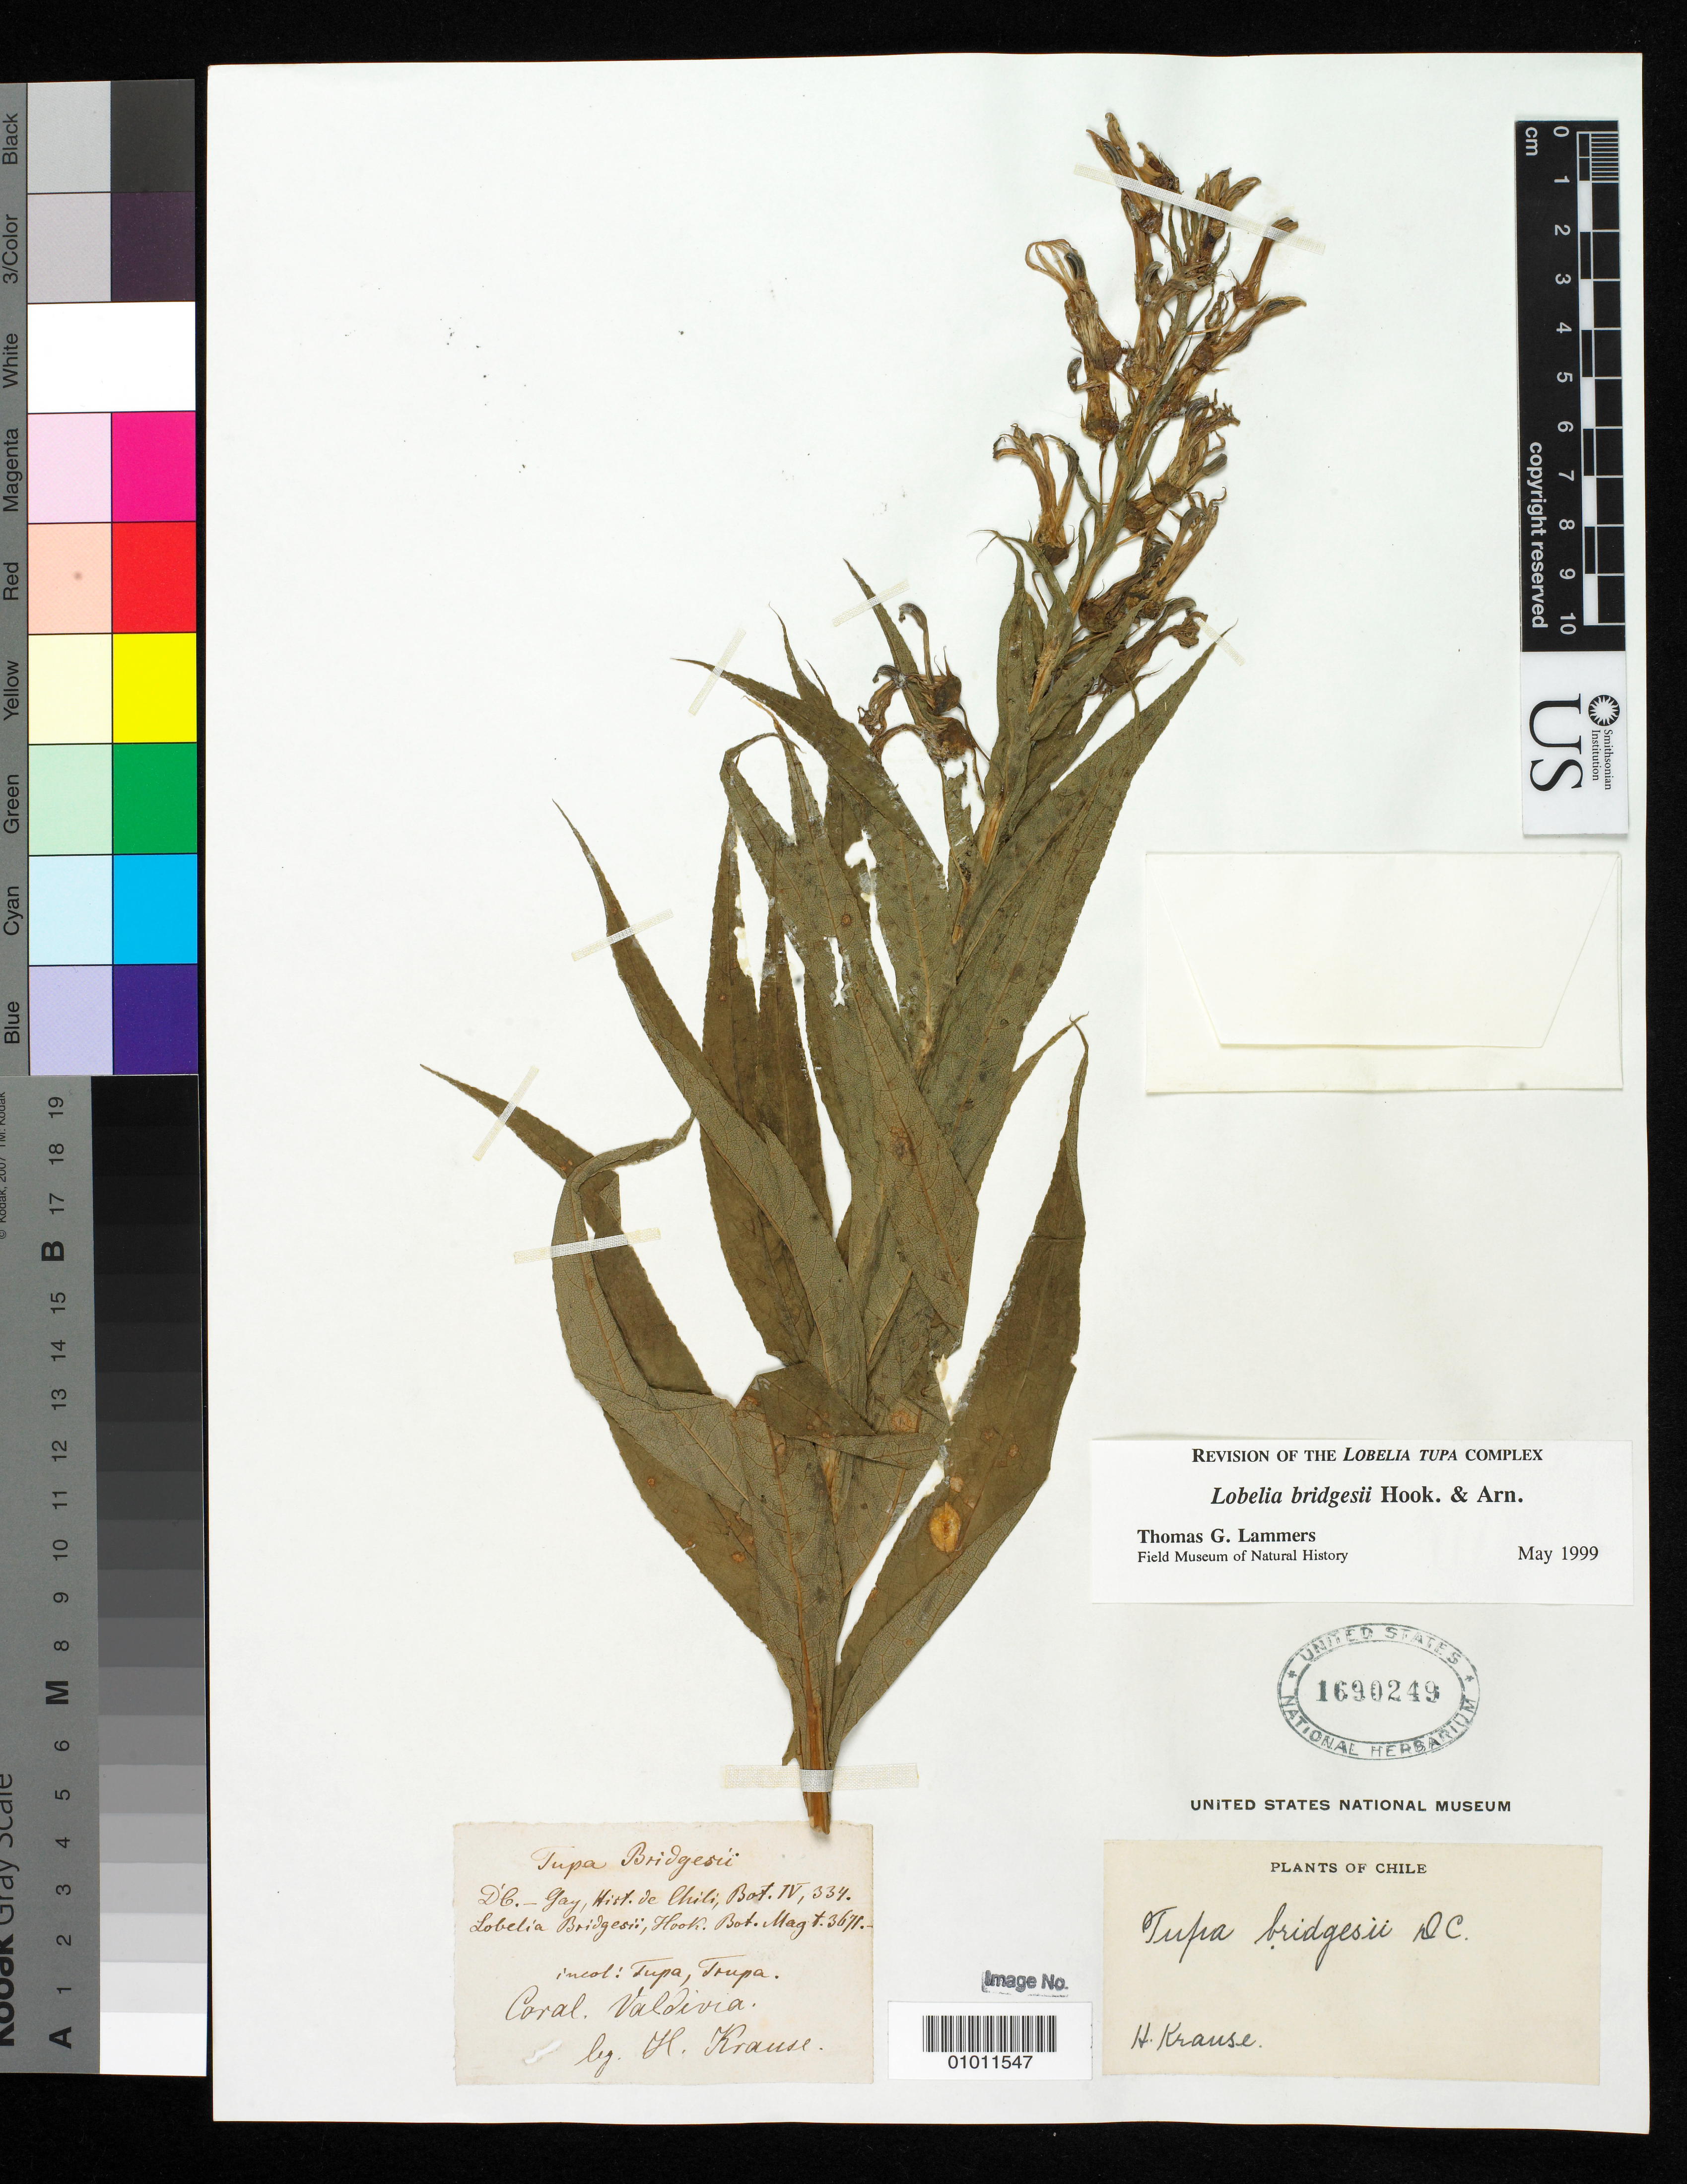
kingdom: Plantae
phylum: Tracheophyta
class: Magnoliopsida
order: Asterales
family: Campanulaceae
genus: Lobelia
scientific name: Lobelia bridgesii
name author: Hook. & Arn.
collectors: H. Krause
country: Chile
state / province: Los Ríos (XIV)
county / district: Valdivia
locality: Coral.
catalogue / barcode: US 1690249